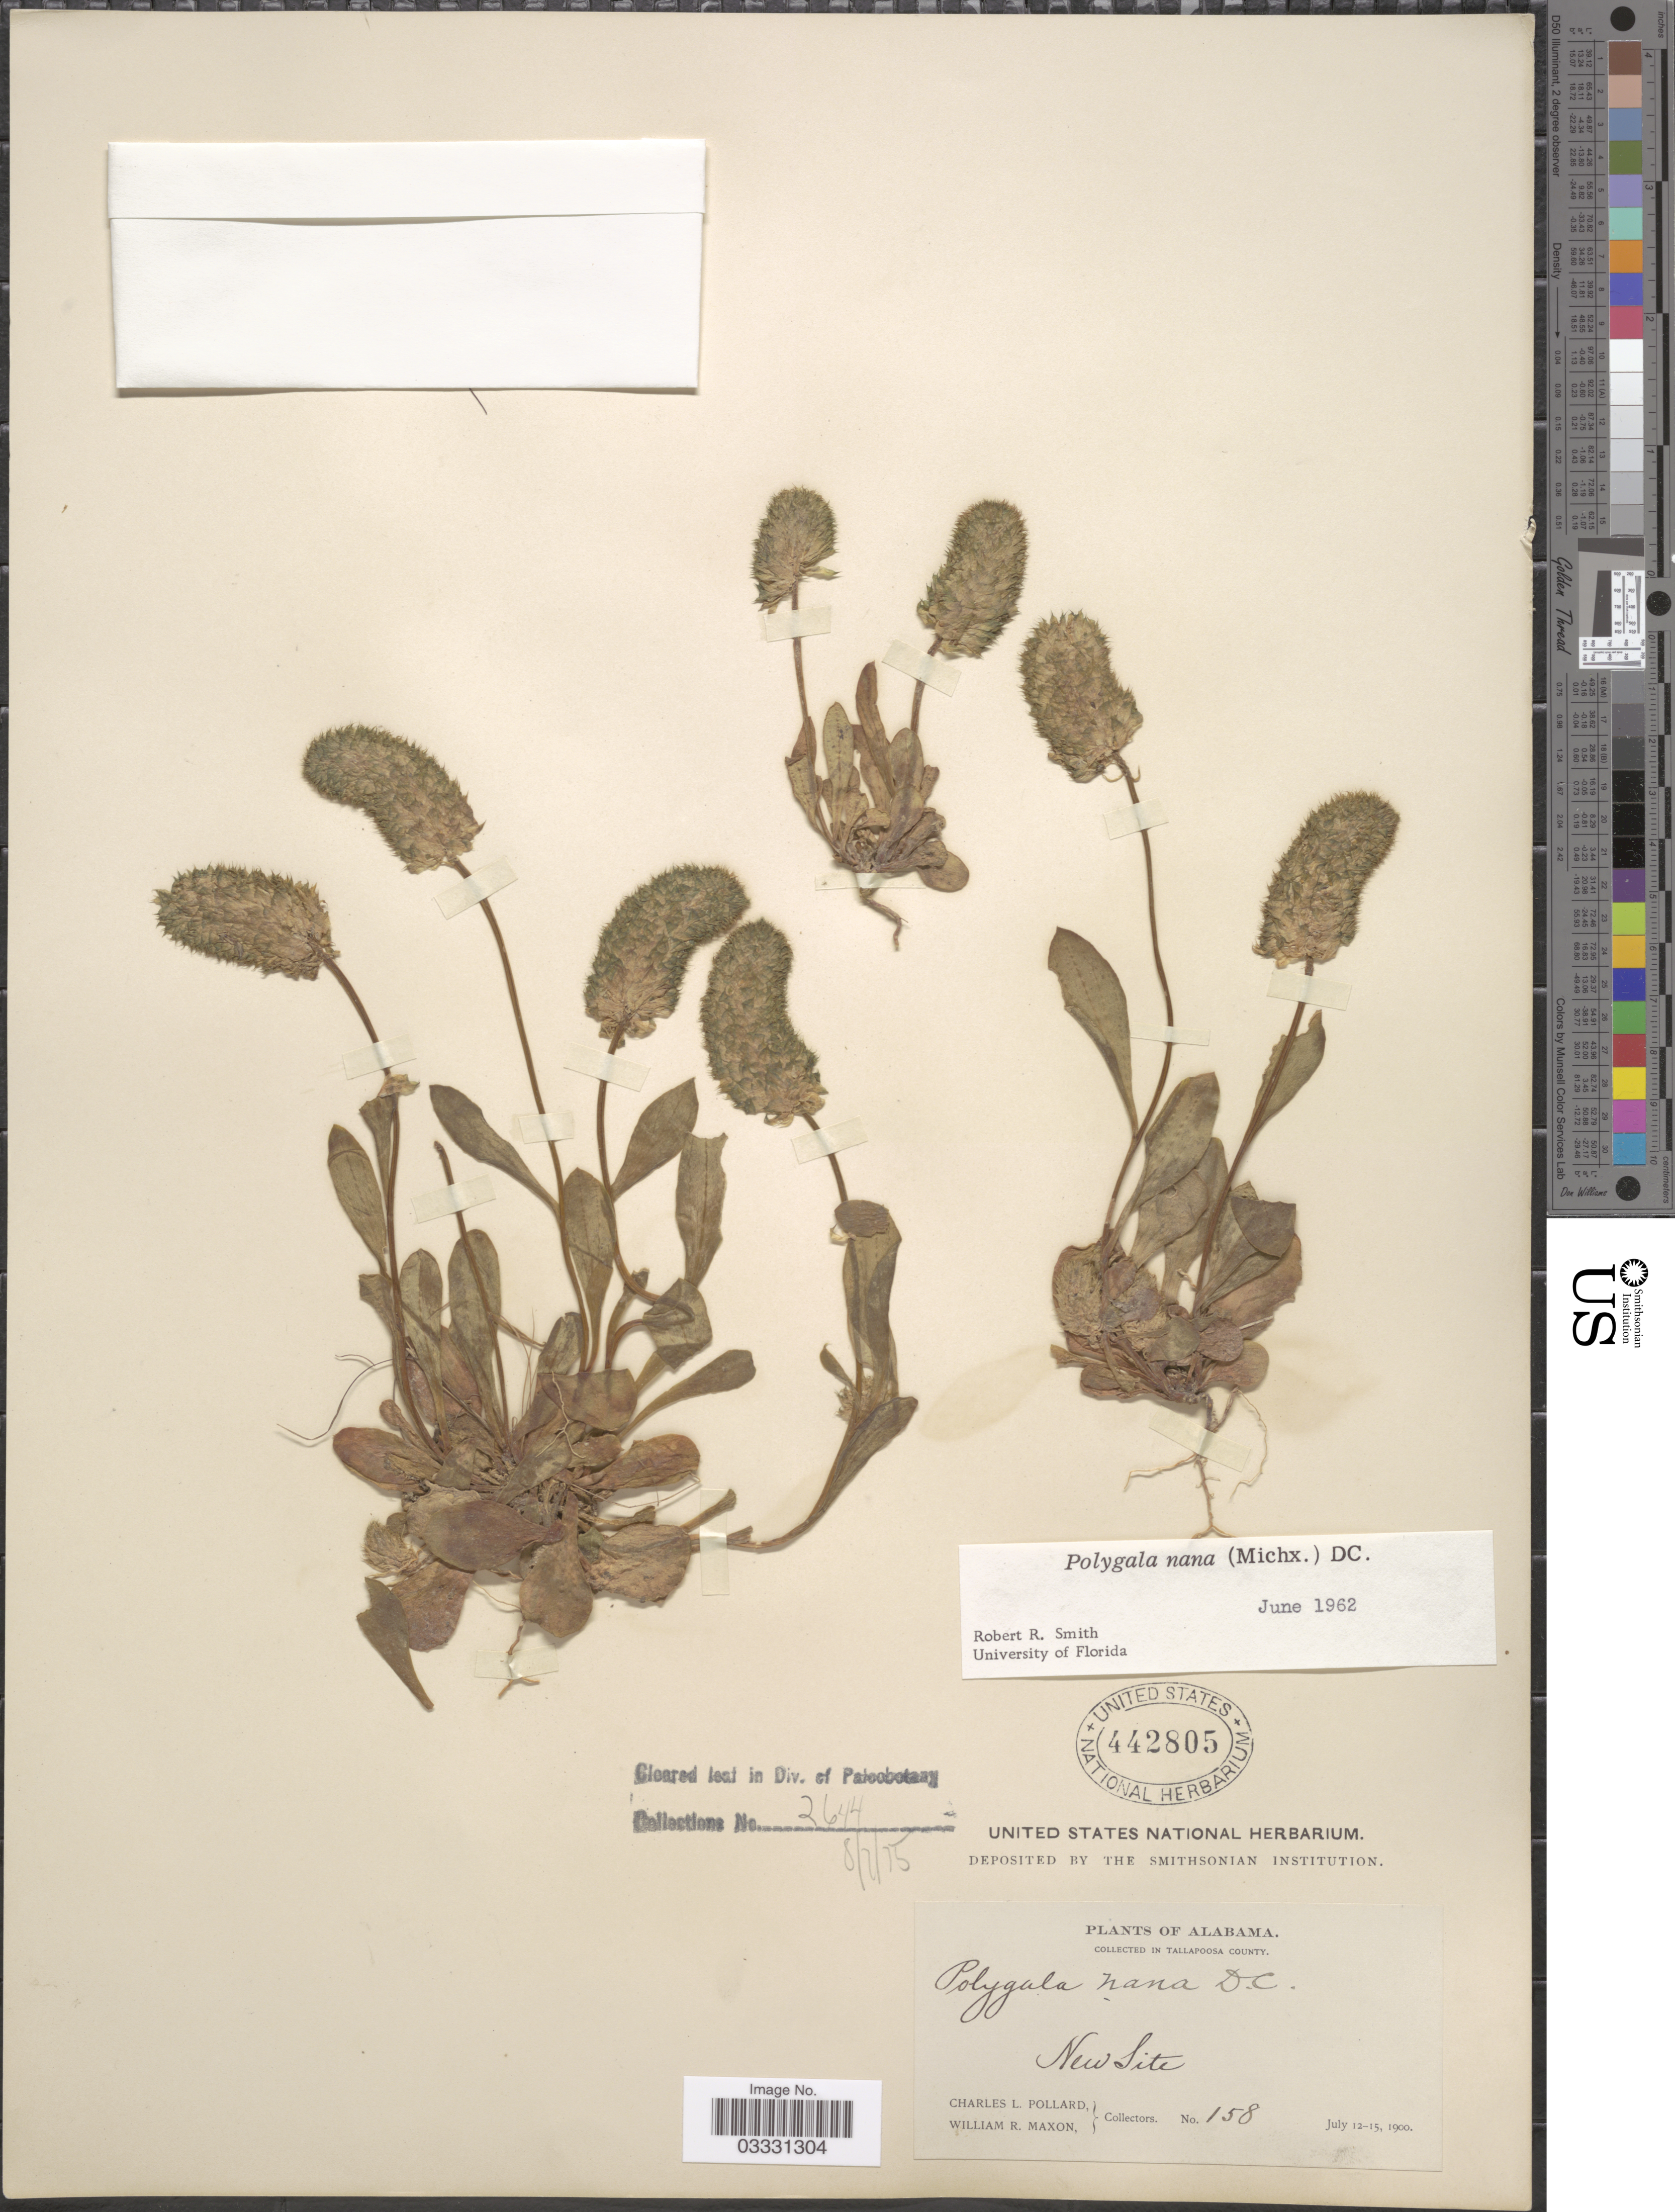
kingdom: Plantae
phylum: Tracheophyta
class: Magnoliopsida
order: Fabales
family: Polygalaceae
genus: Polygala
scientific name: Polygala nana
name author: (Michx.) DC.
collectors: C. L. Pollard & W. R. Maxon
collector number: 158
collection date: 1900-07-12/1900-07-15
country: United States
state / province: Alabama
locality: In Tallapoosa County. New Site.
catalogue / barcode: US 442805